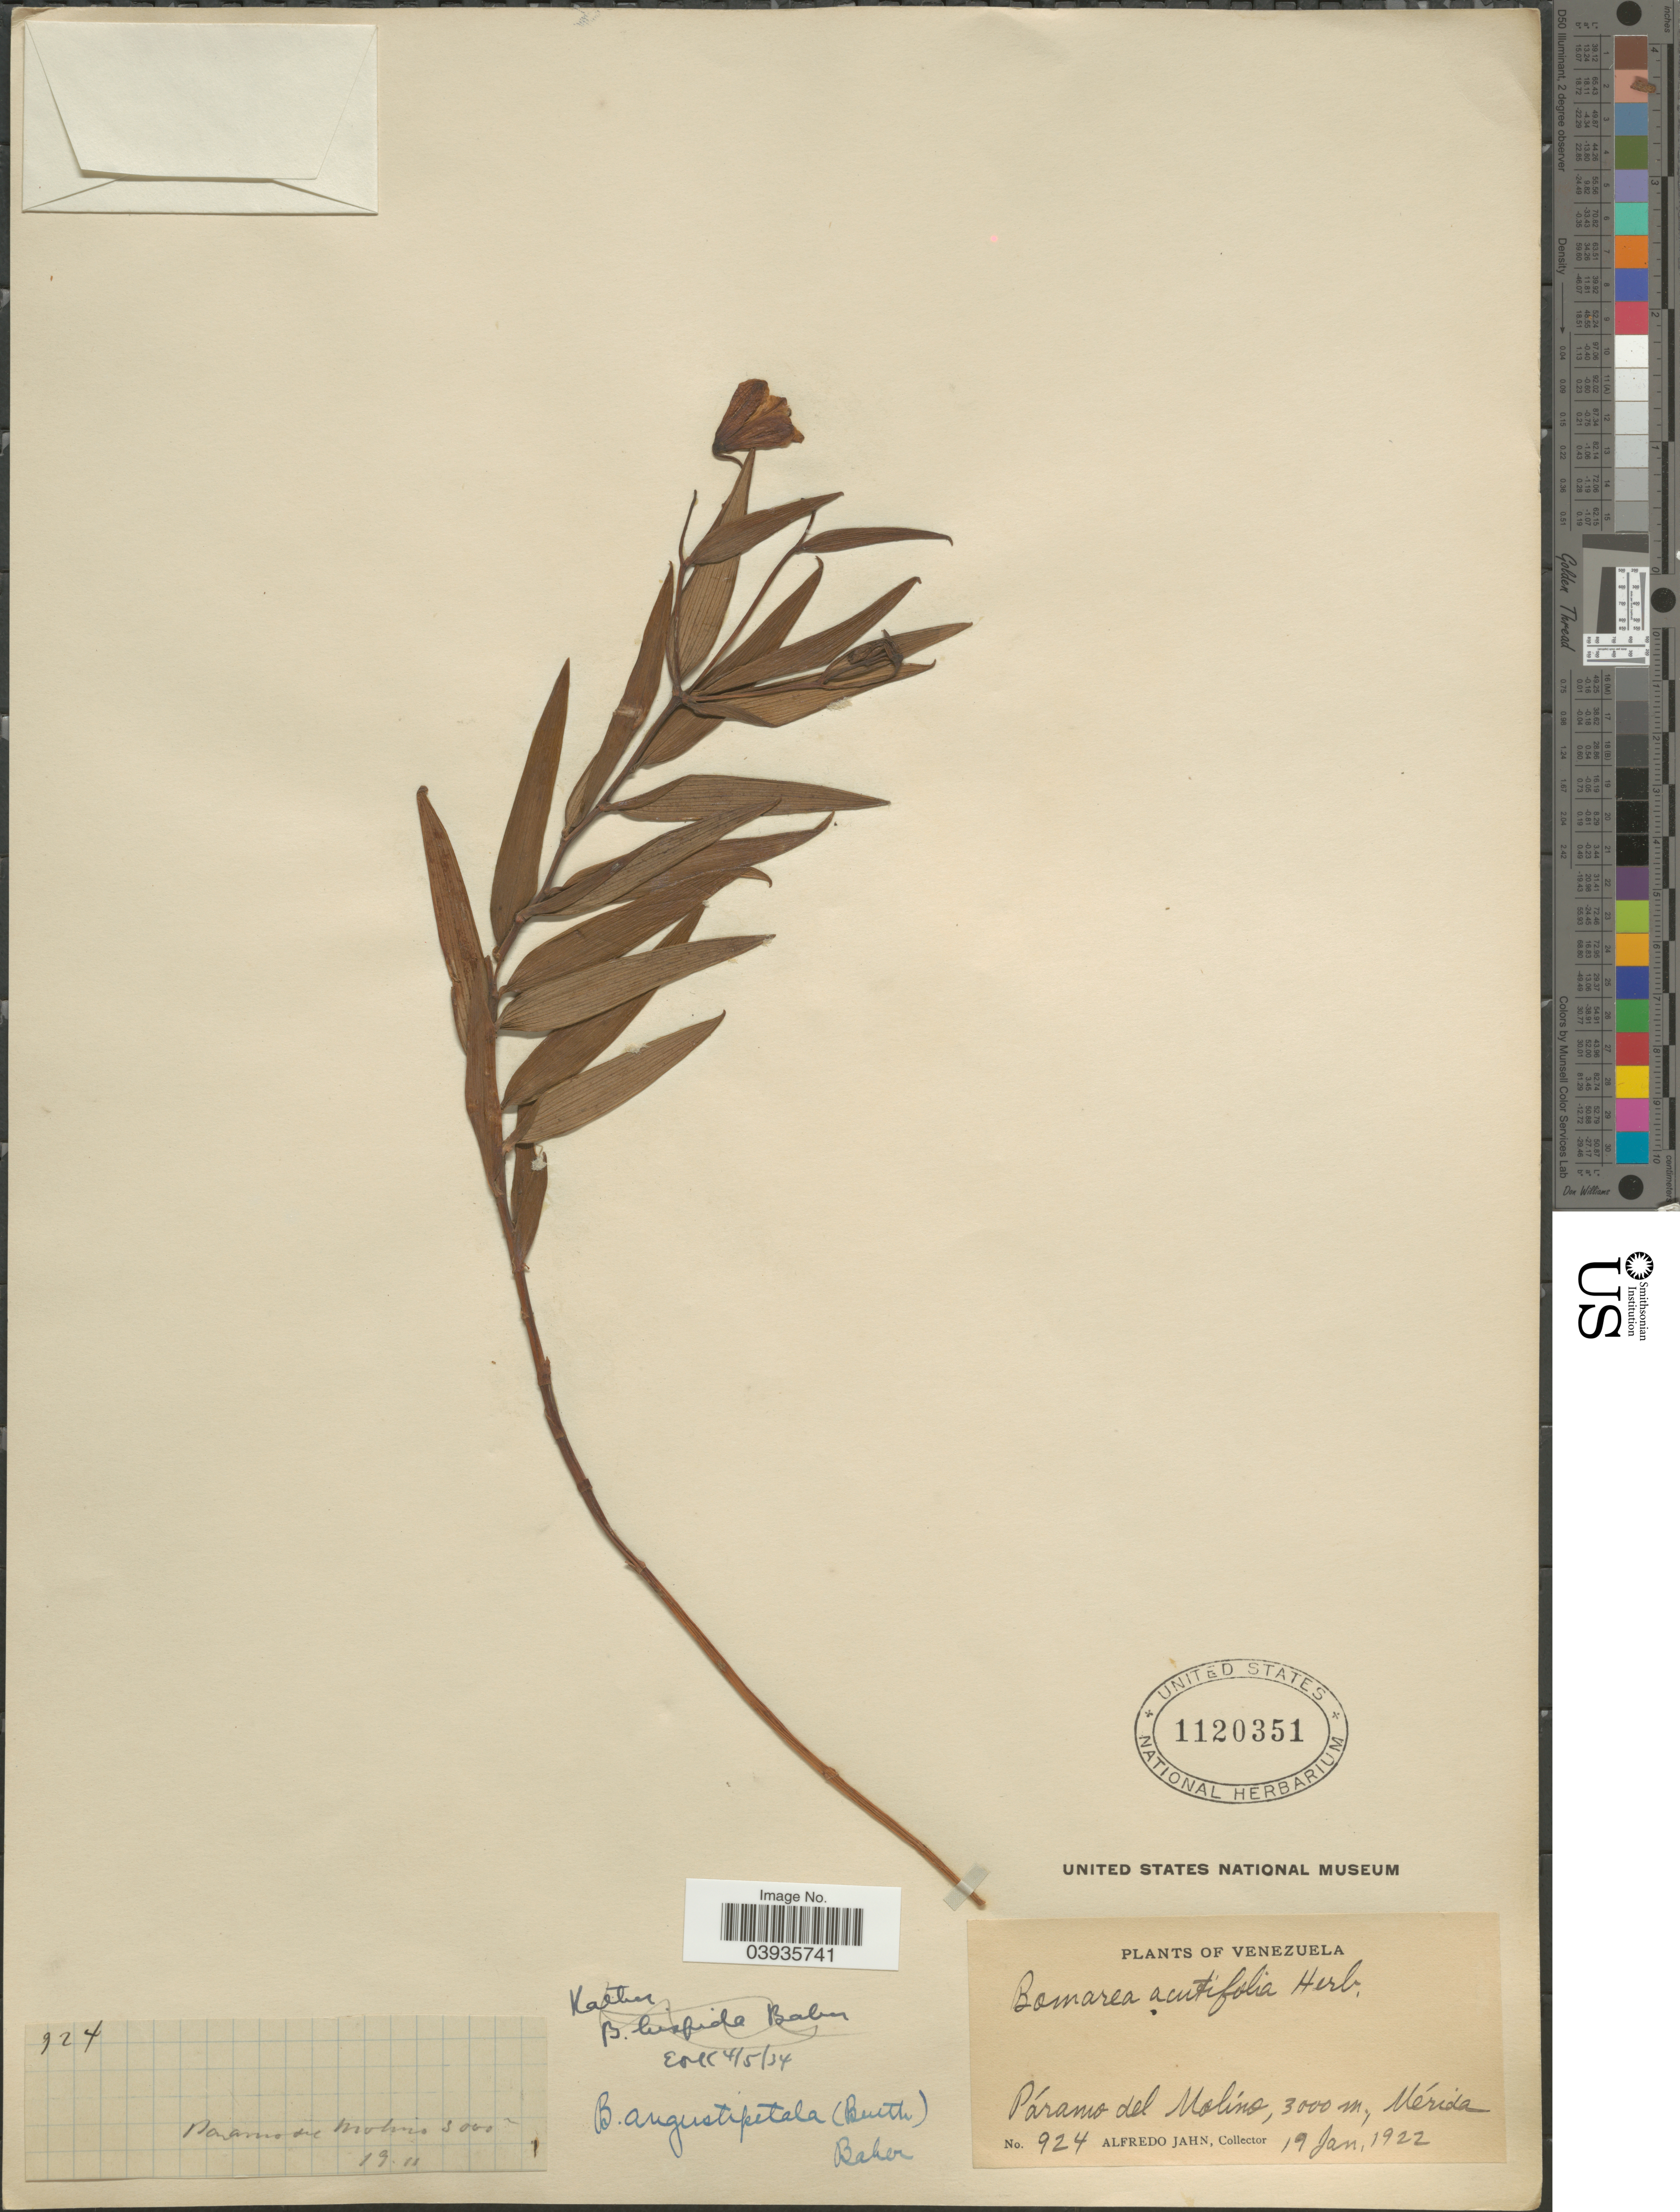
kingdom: Plantae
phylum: Tracheophyta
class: Liliopsida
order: Liliales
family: Alstroemeriaceae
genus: Bomarea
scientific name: Bomarea angustipetala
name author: Baker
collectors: A. Jahn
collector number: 924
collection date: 1922-01-19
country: Venezuela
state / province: Merida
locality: Páramo del Molino.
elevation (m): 3000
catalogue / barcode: US 1120351